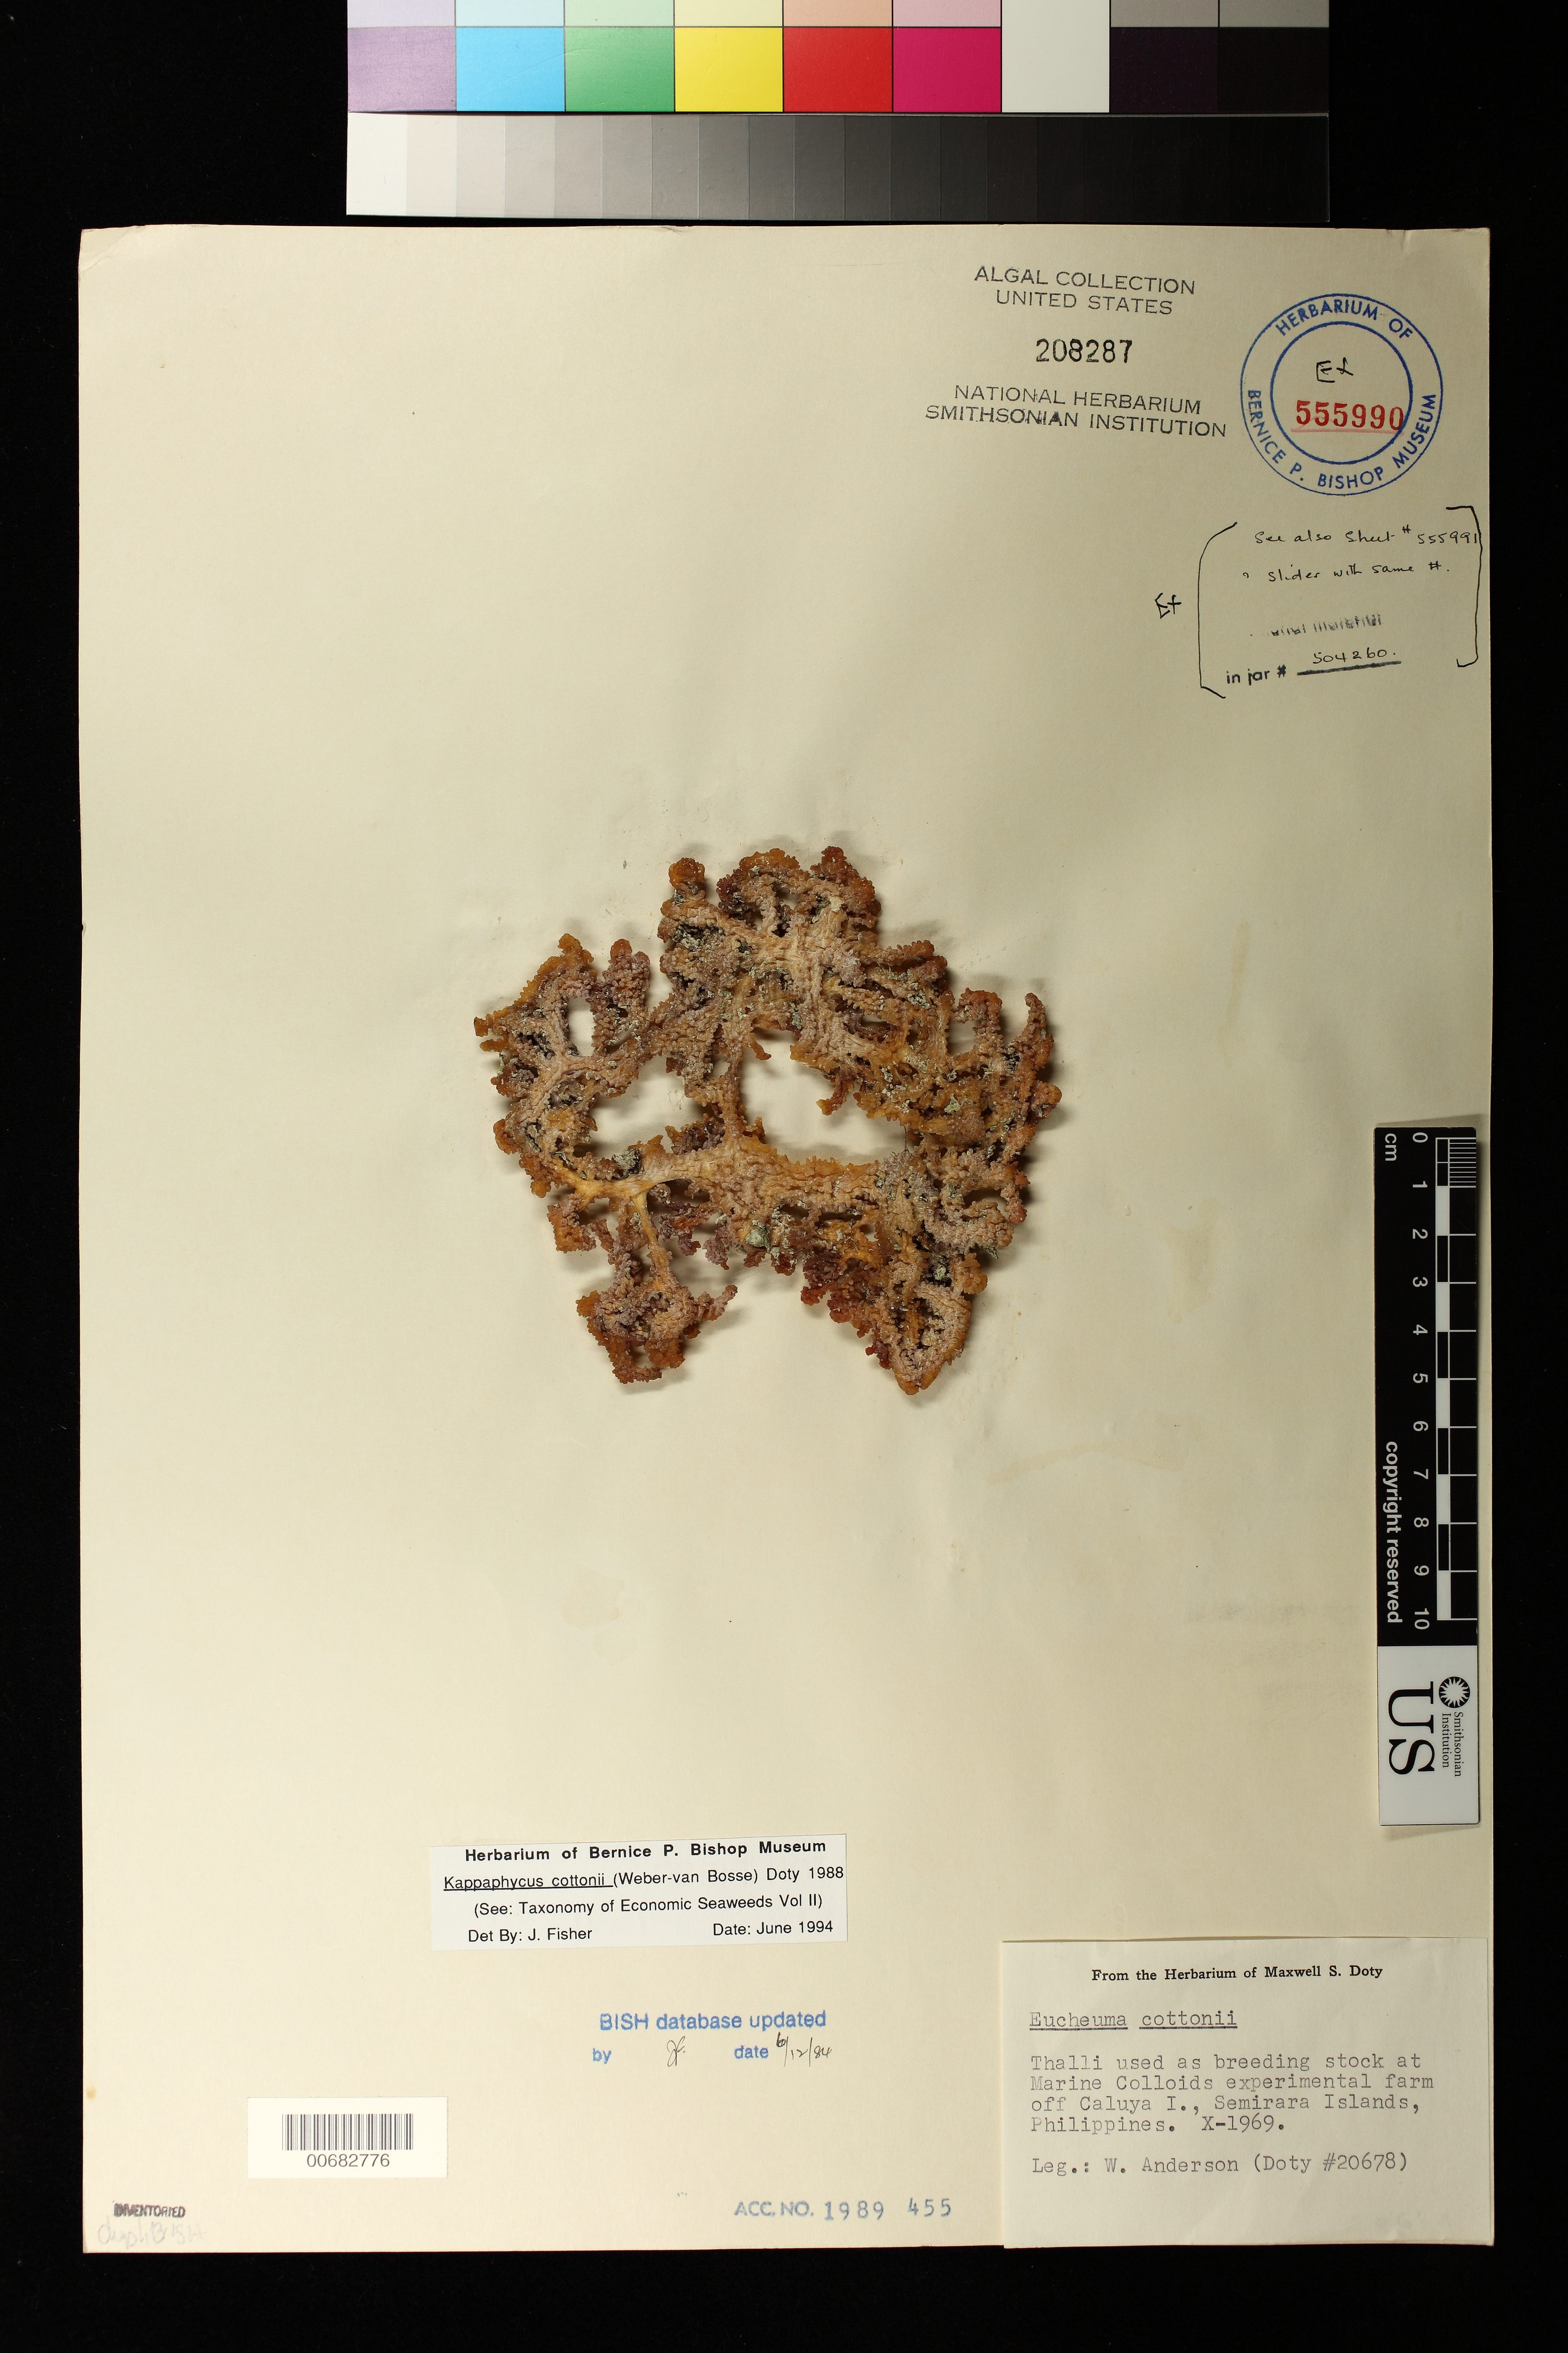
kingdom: Plantae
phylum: Rhodophyta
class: Florideophyceae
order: Gigartinales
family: Solieriaceae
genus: Kappaphycopsis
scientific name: Kappaphycopsis cottonii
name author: (Weber Bosse) Dumilag & Zuccarello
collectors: W. Anderson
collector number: MSD 20678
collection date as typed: Oct 1969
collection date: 1969-10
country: Philippines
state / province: Western Visayas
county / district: Antique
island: Caluya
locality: Marine Colloids Experimental Farm off Caluya Island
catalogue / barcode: US 208287